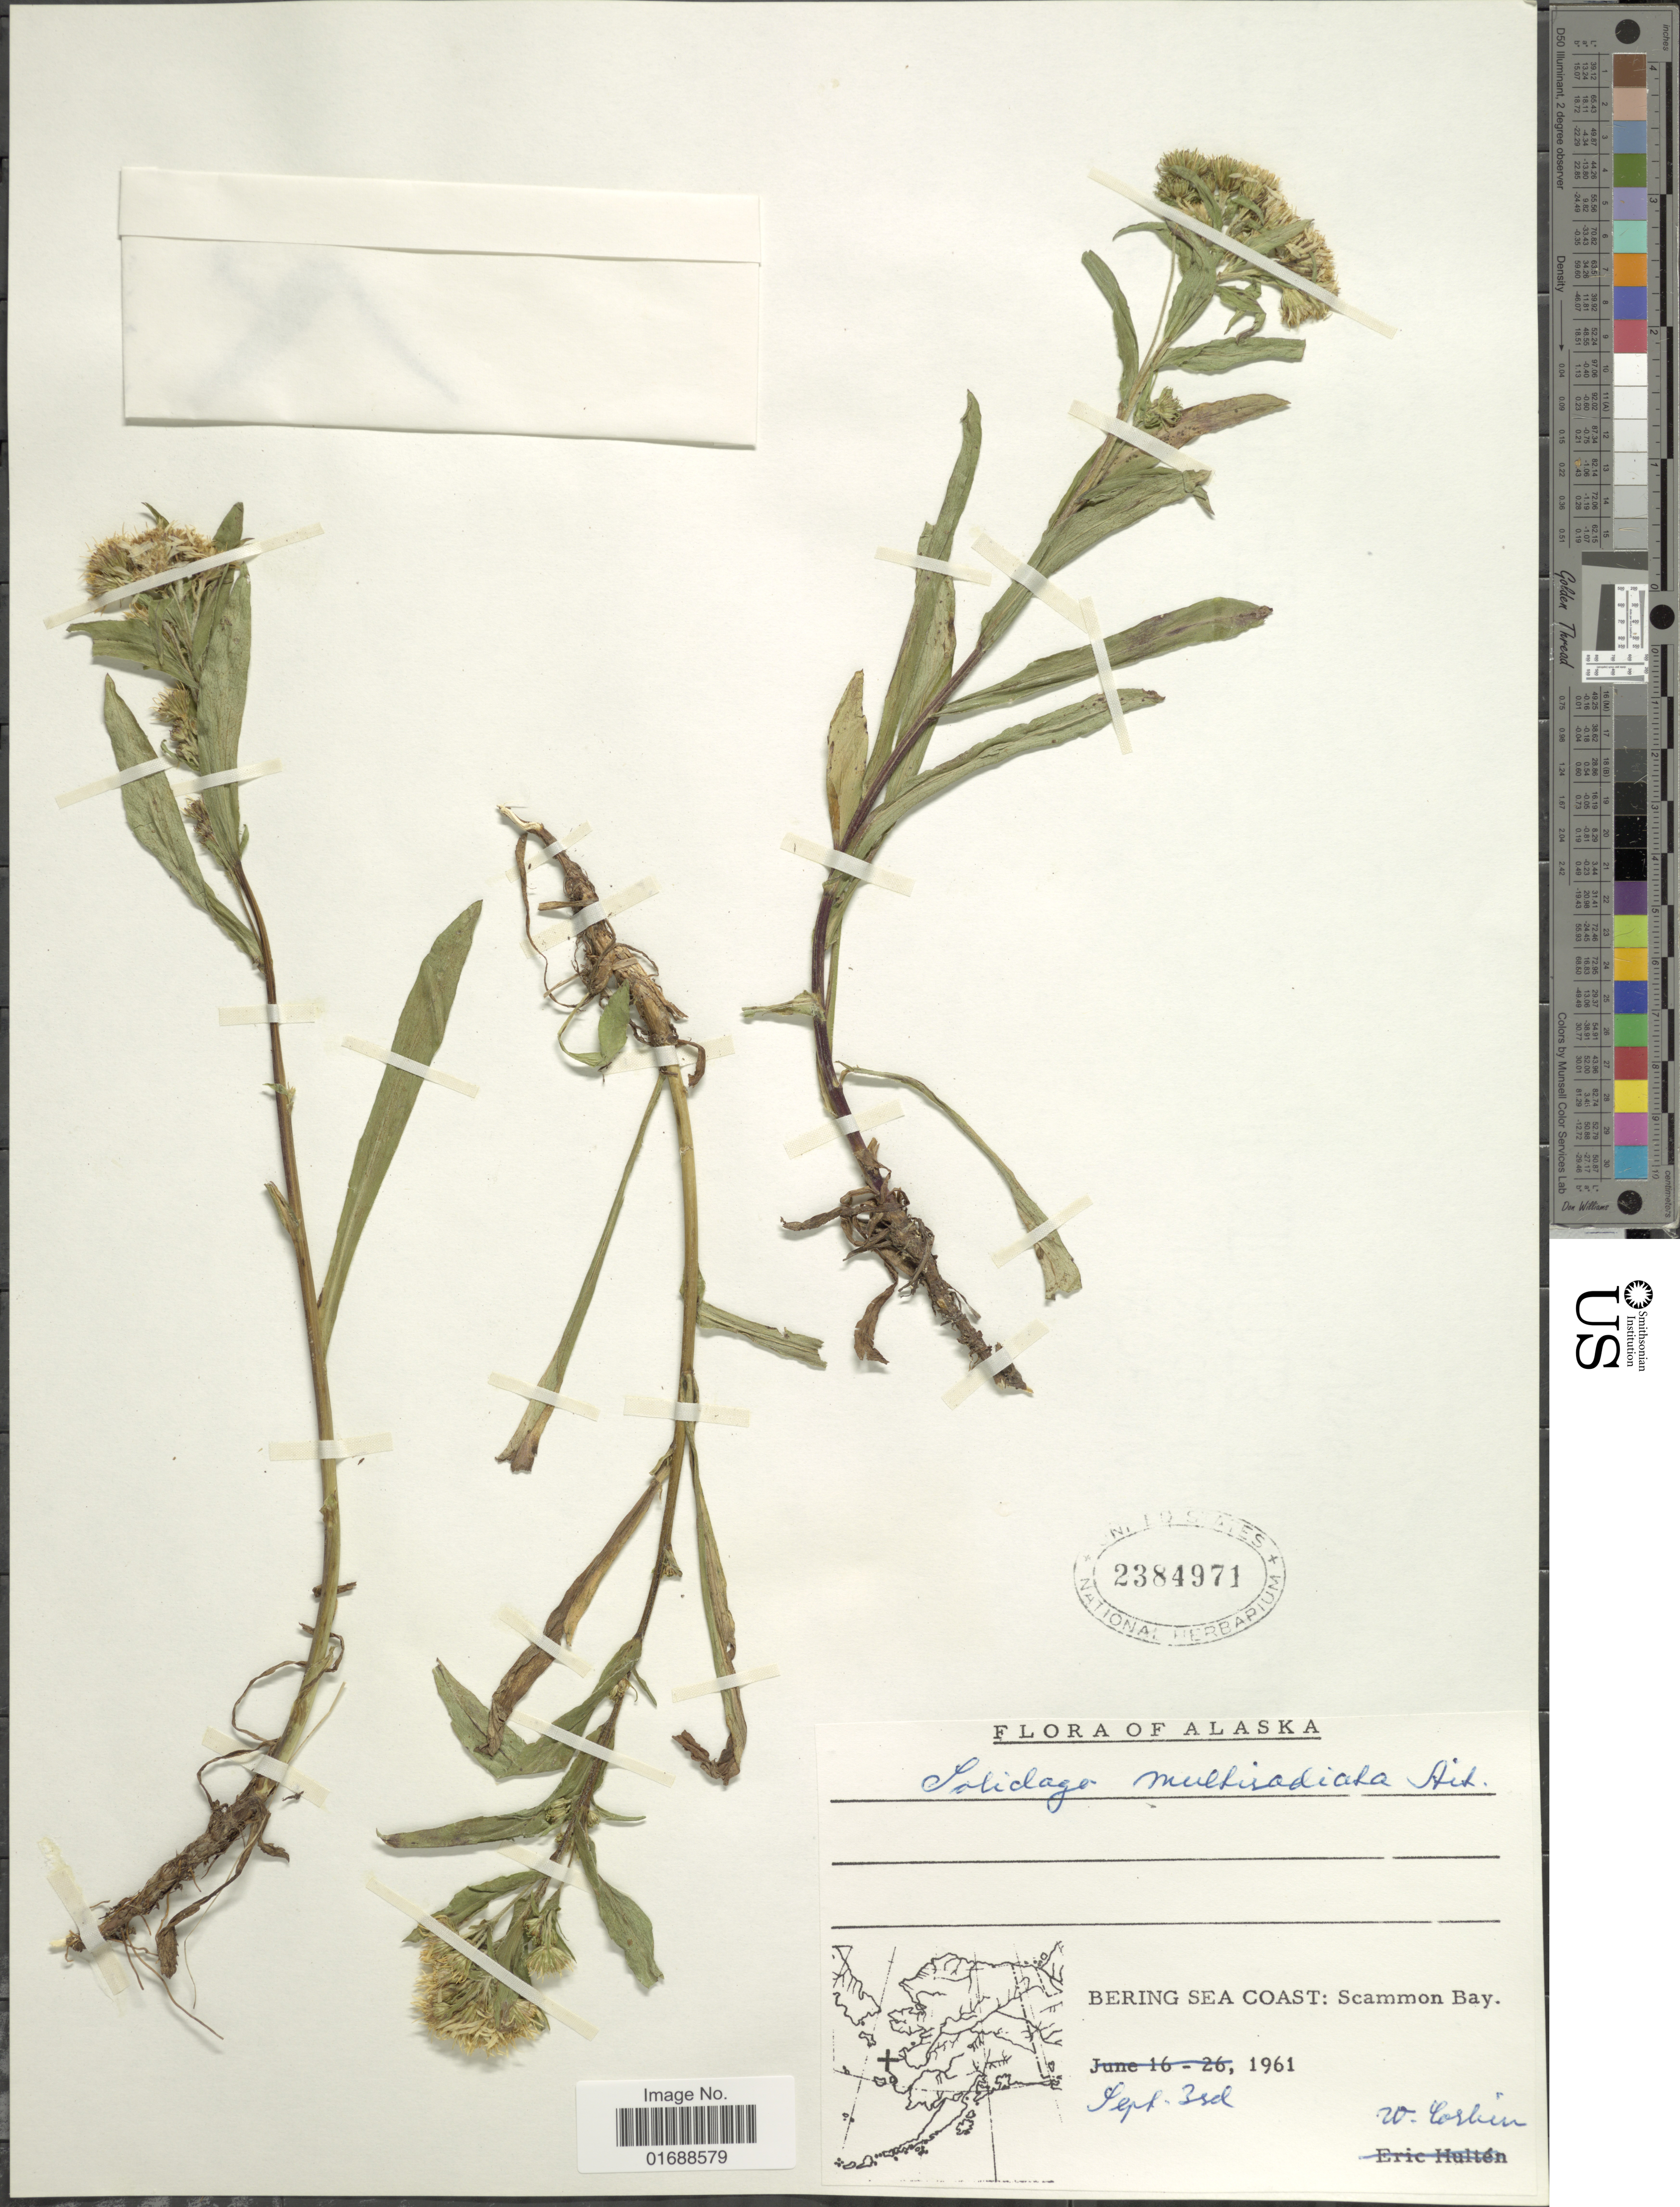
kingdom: Plantae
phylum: Tracheophyta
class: Magnoliopsida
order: Asterales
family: Asteraceae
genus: Solidago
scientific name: Solidago multiradiata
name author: Aiton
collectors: W. Corbin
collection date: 1961-09-03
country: United States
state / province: Alaska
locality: Bering Sea Coast: Scammon Bay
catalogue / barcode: US 2384971